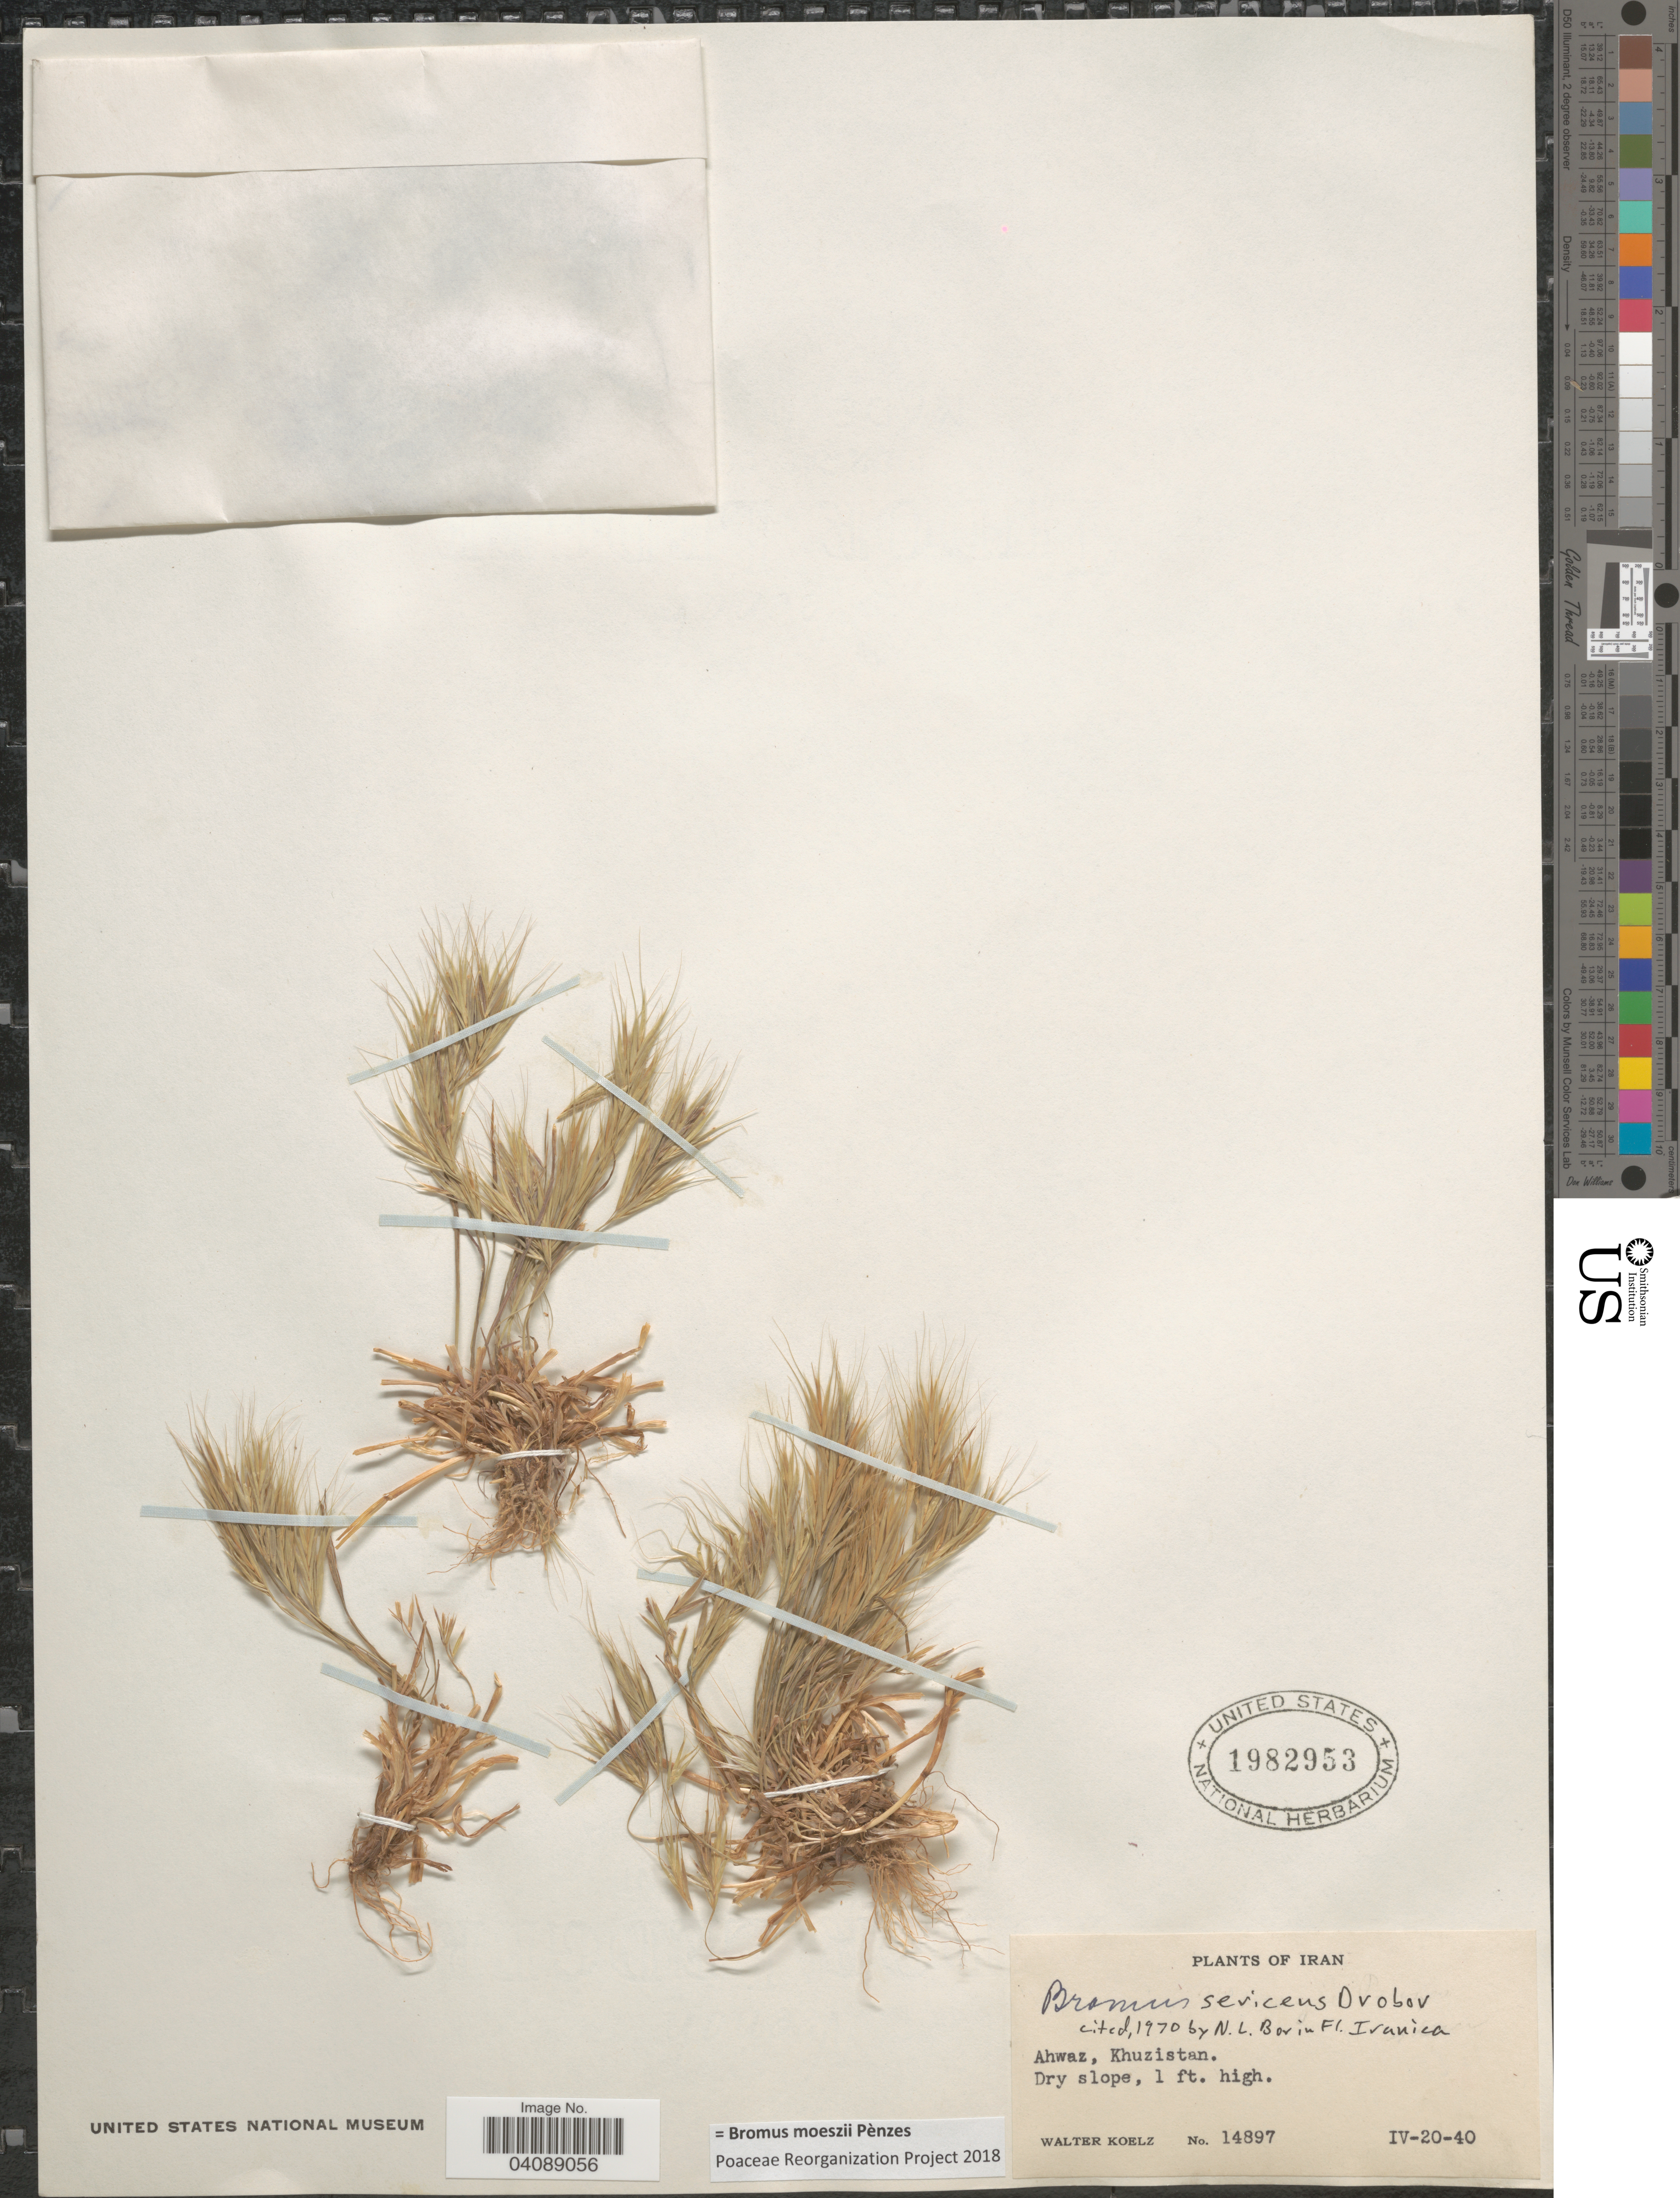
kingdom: Plantae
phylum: Tracheophyta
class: Liliopsida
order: Poales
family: Poaceae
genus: Bromus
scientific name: Bromus moeszii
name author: Pénzes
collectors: W. N. Koelz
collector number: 14897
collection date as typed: Transcribed d/m/y: 20/4/40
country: Iran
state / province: Khuzestan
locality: Ahwaz, Khuzistan.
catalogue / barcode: US 1982953